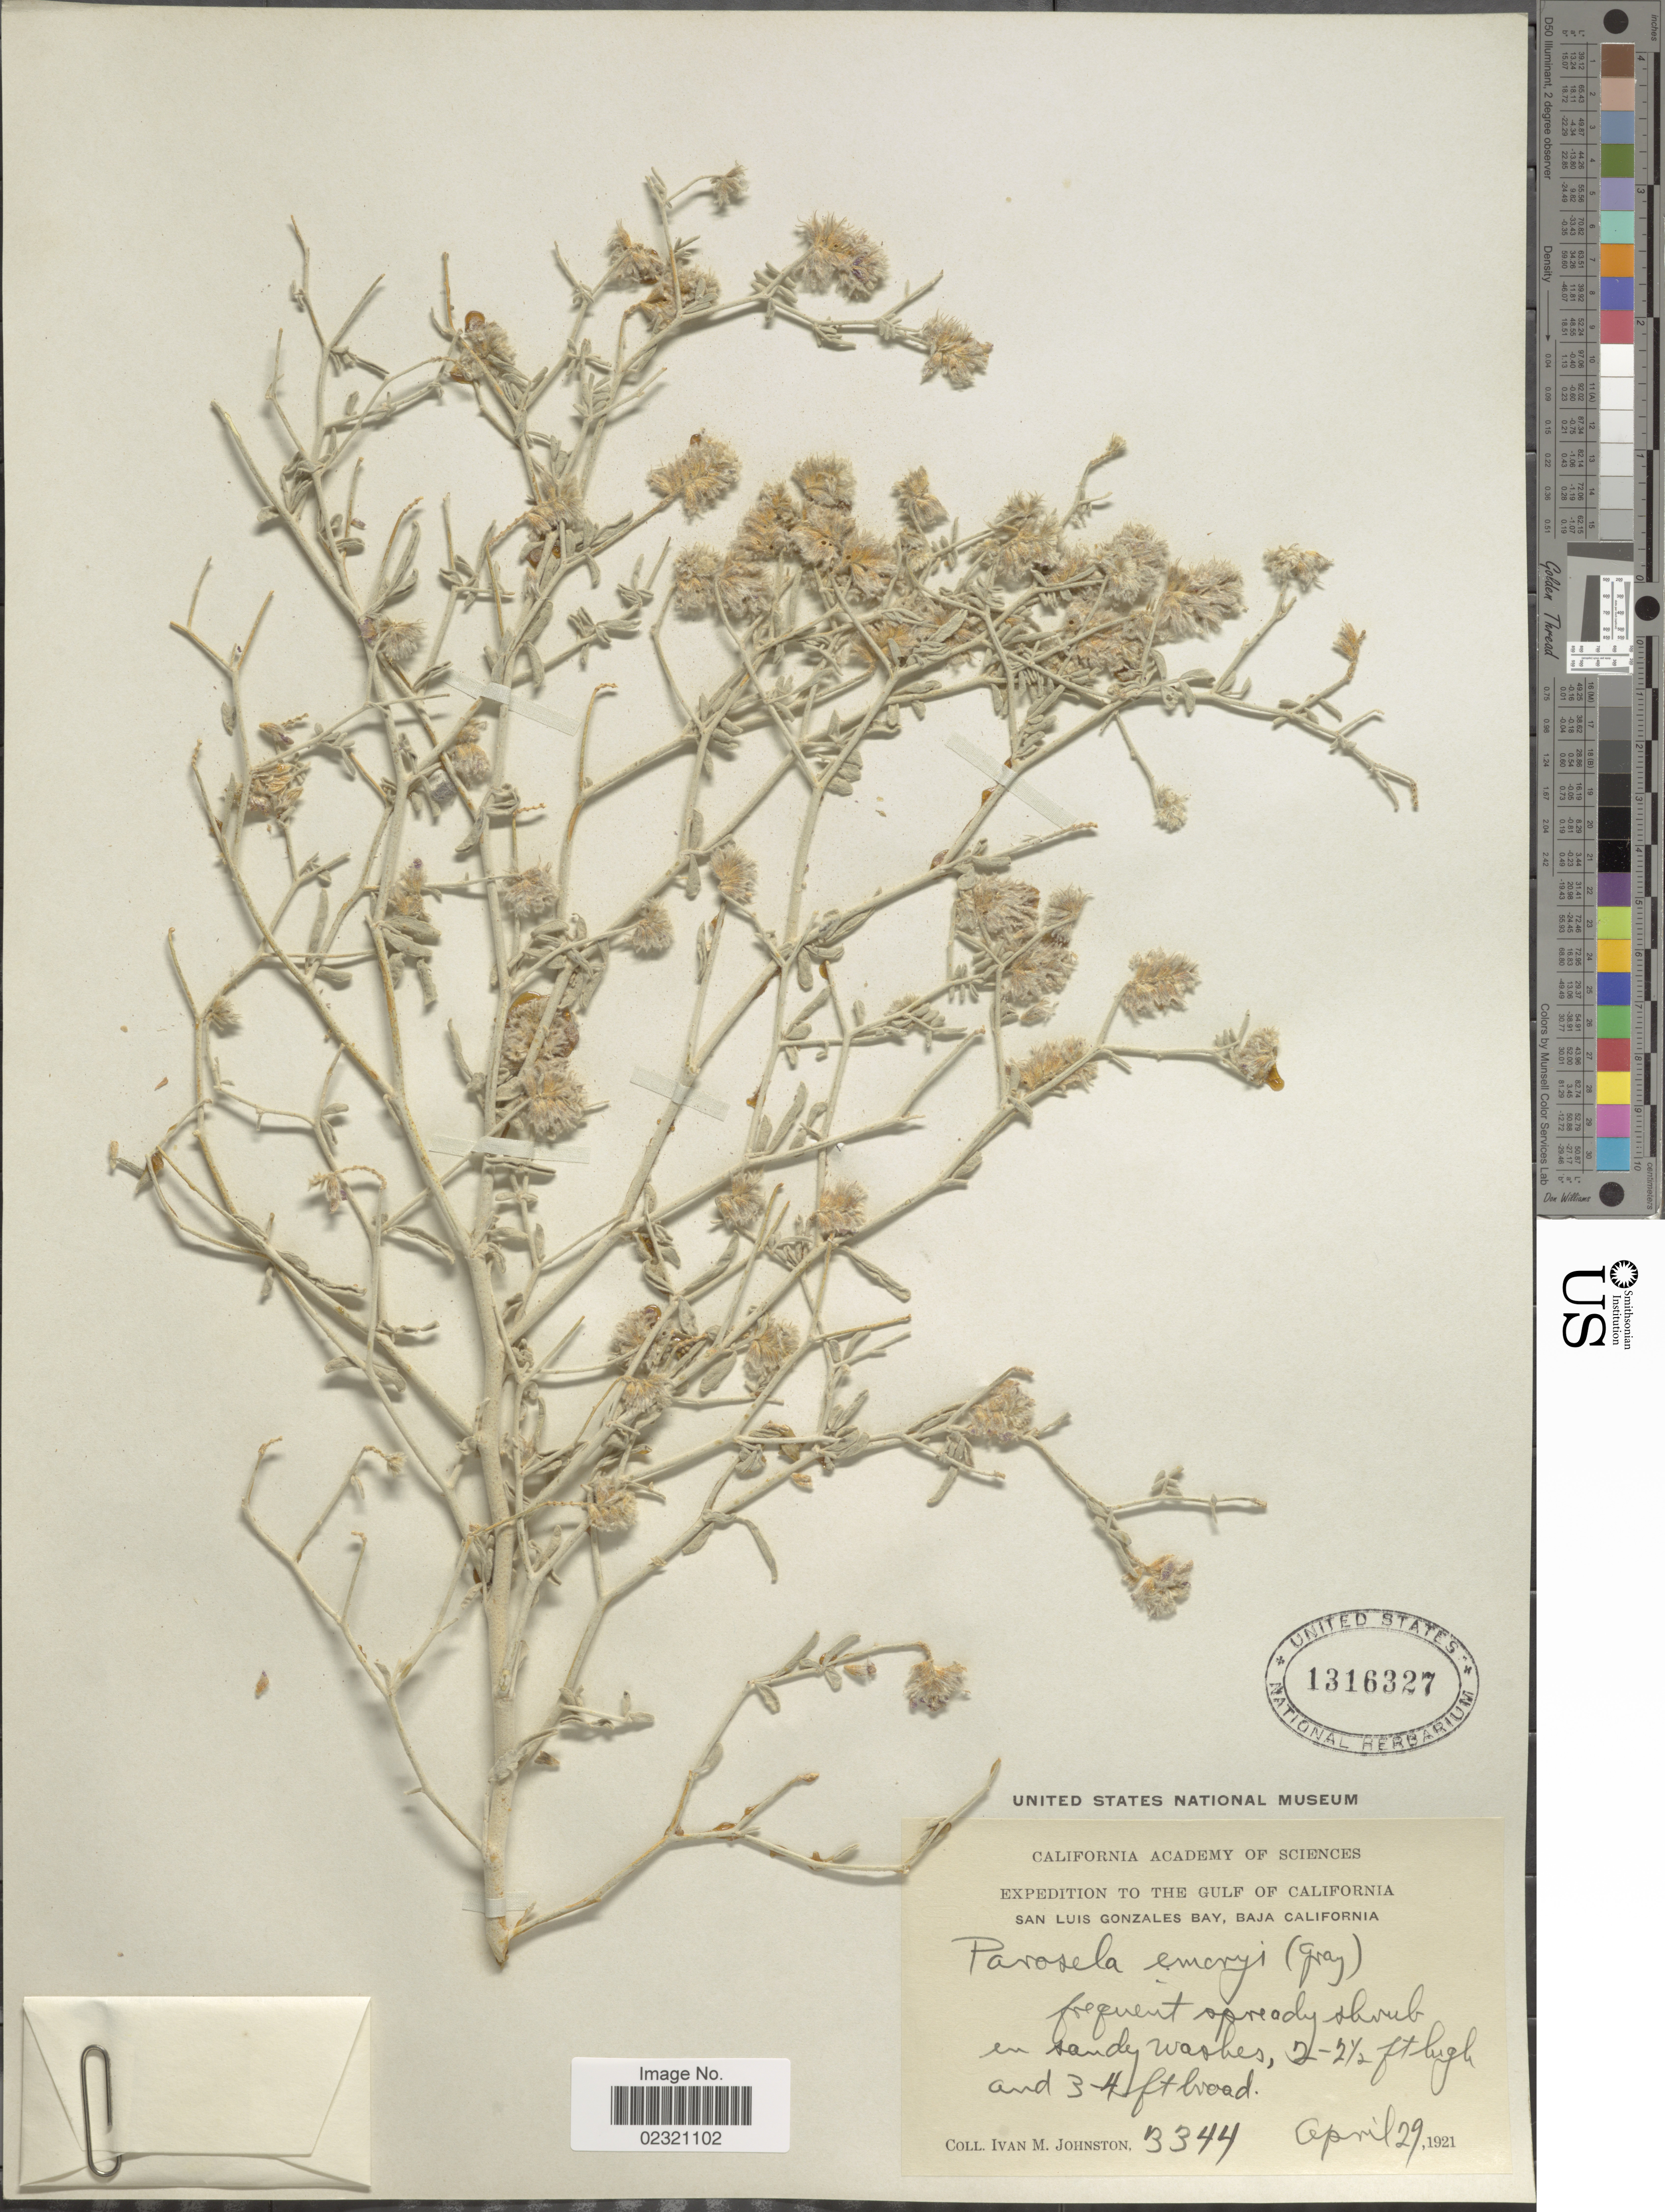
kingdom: Plantae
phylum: Tracheophyta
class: Magnoliopsida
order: Fabales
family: Fabaceae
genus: Psorothamnus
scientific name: Psorothamnus emoryi var. emoryi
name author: (A. Gray) Rydb.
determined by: Strong, M. T., (US), Smithsonian Institution - National Museum of Natural History (UNITED STATES)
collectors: I.M. Johnston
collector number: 3344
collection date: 1921-04-29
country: Mexico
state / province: Baja California Norte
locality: The Gulf Of California, San Luis Gonzales Bay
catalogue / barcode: US 1316327